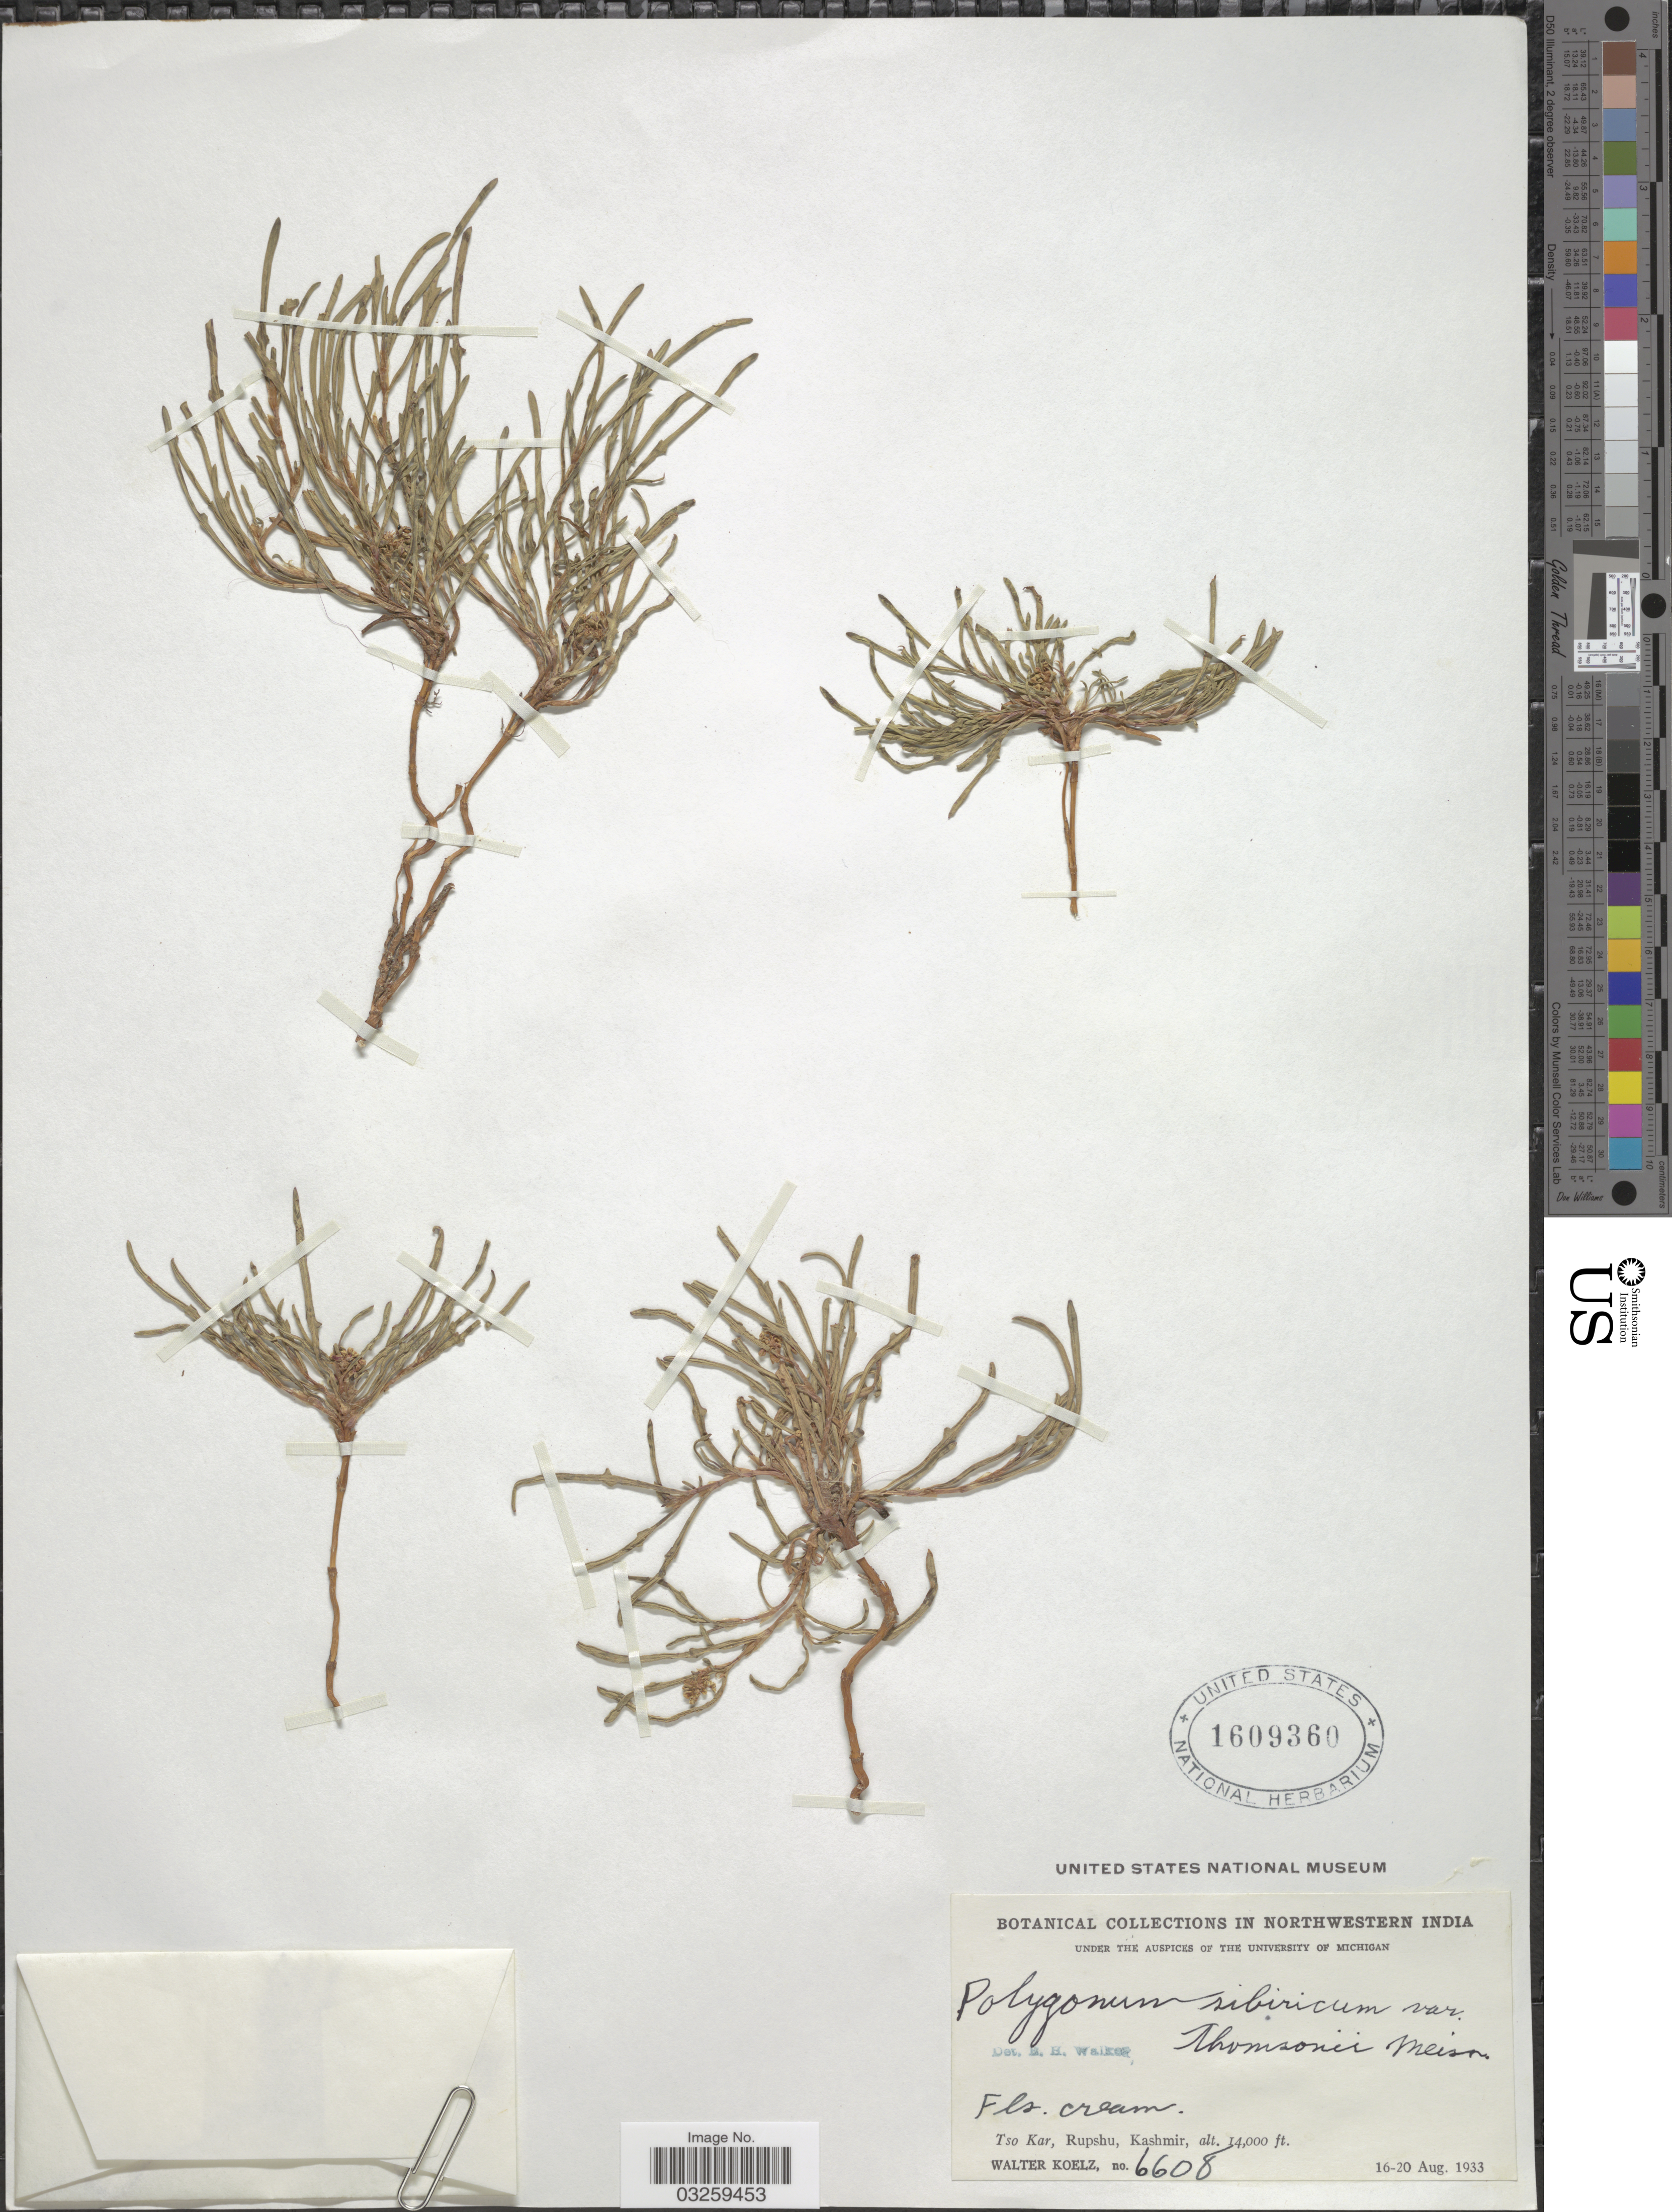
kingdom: Plantae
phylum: Tracheophyta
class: Magnoliopsida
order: Caryophyllales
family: Polygonaceae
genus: Knorringia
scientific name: Knorringia sibirica subsp. thomsonii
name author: (Meisn.) S.P. Hong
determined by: Strong, Mark T., (BOT), Smithsonian Institution - National Museum of Natural History (UNITED STATES)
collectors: W. N. Koelz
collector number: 6608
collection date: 1933-08-16/1933-08-20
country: India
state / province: Jammu and Kashmir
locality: Northwestern India, Tsao Kar, Rupshu, Kashmir.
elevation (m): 4267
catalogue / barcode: US 1609360